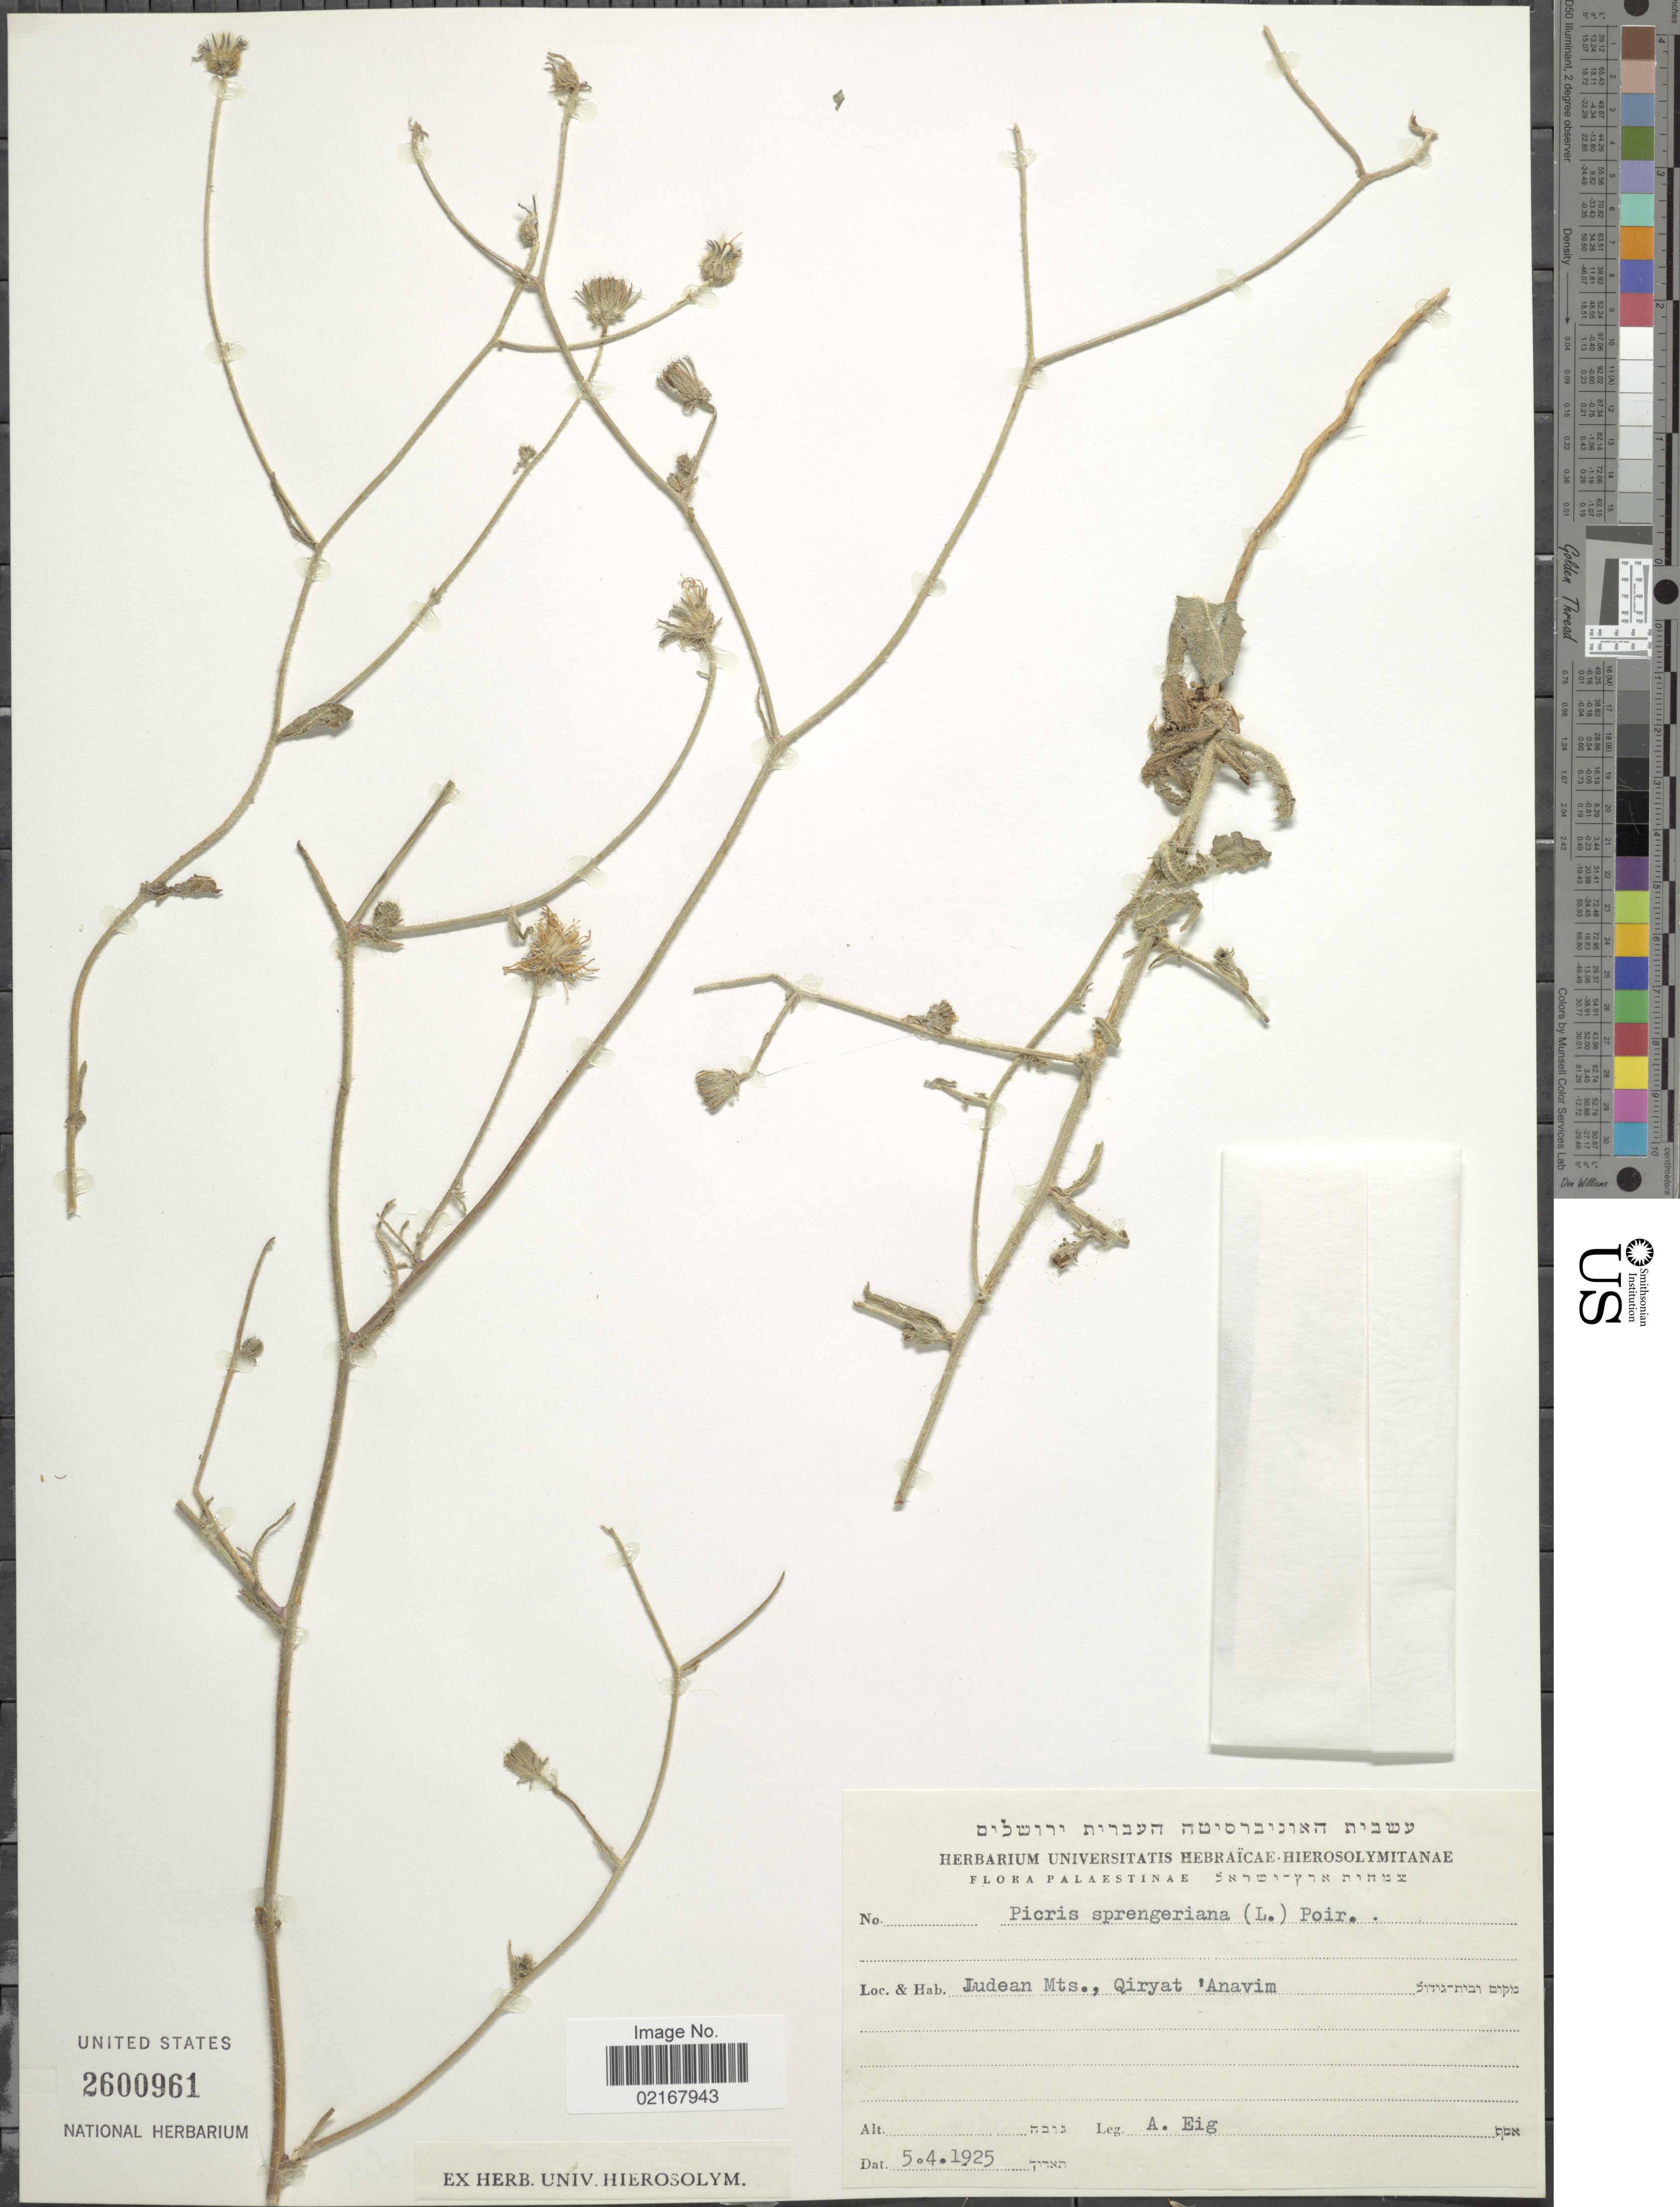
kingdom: Plantae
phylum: Tracheophyta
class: Magnoliopsida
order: Asterales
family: Asteraceae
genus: Crepis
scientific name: Crepis sprengeriana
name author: (L.) All.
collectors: A. Eig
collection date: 1925-04-05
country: Israel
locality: Palaestinae, Ludean Mts., Qiryat 'Anavim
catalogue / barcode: US 2600961